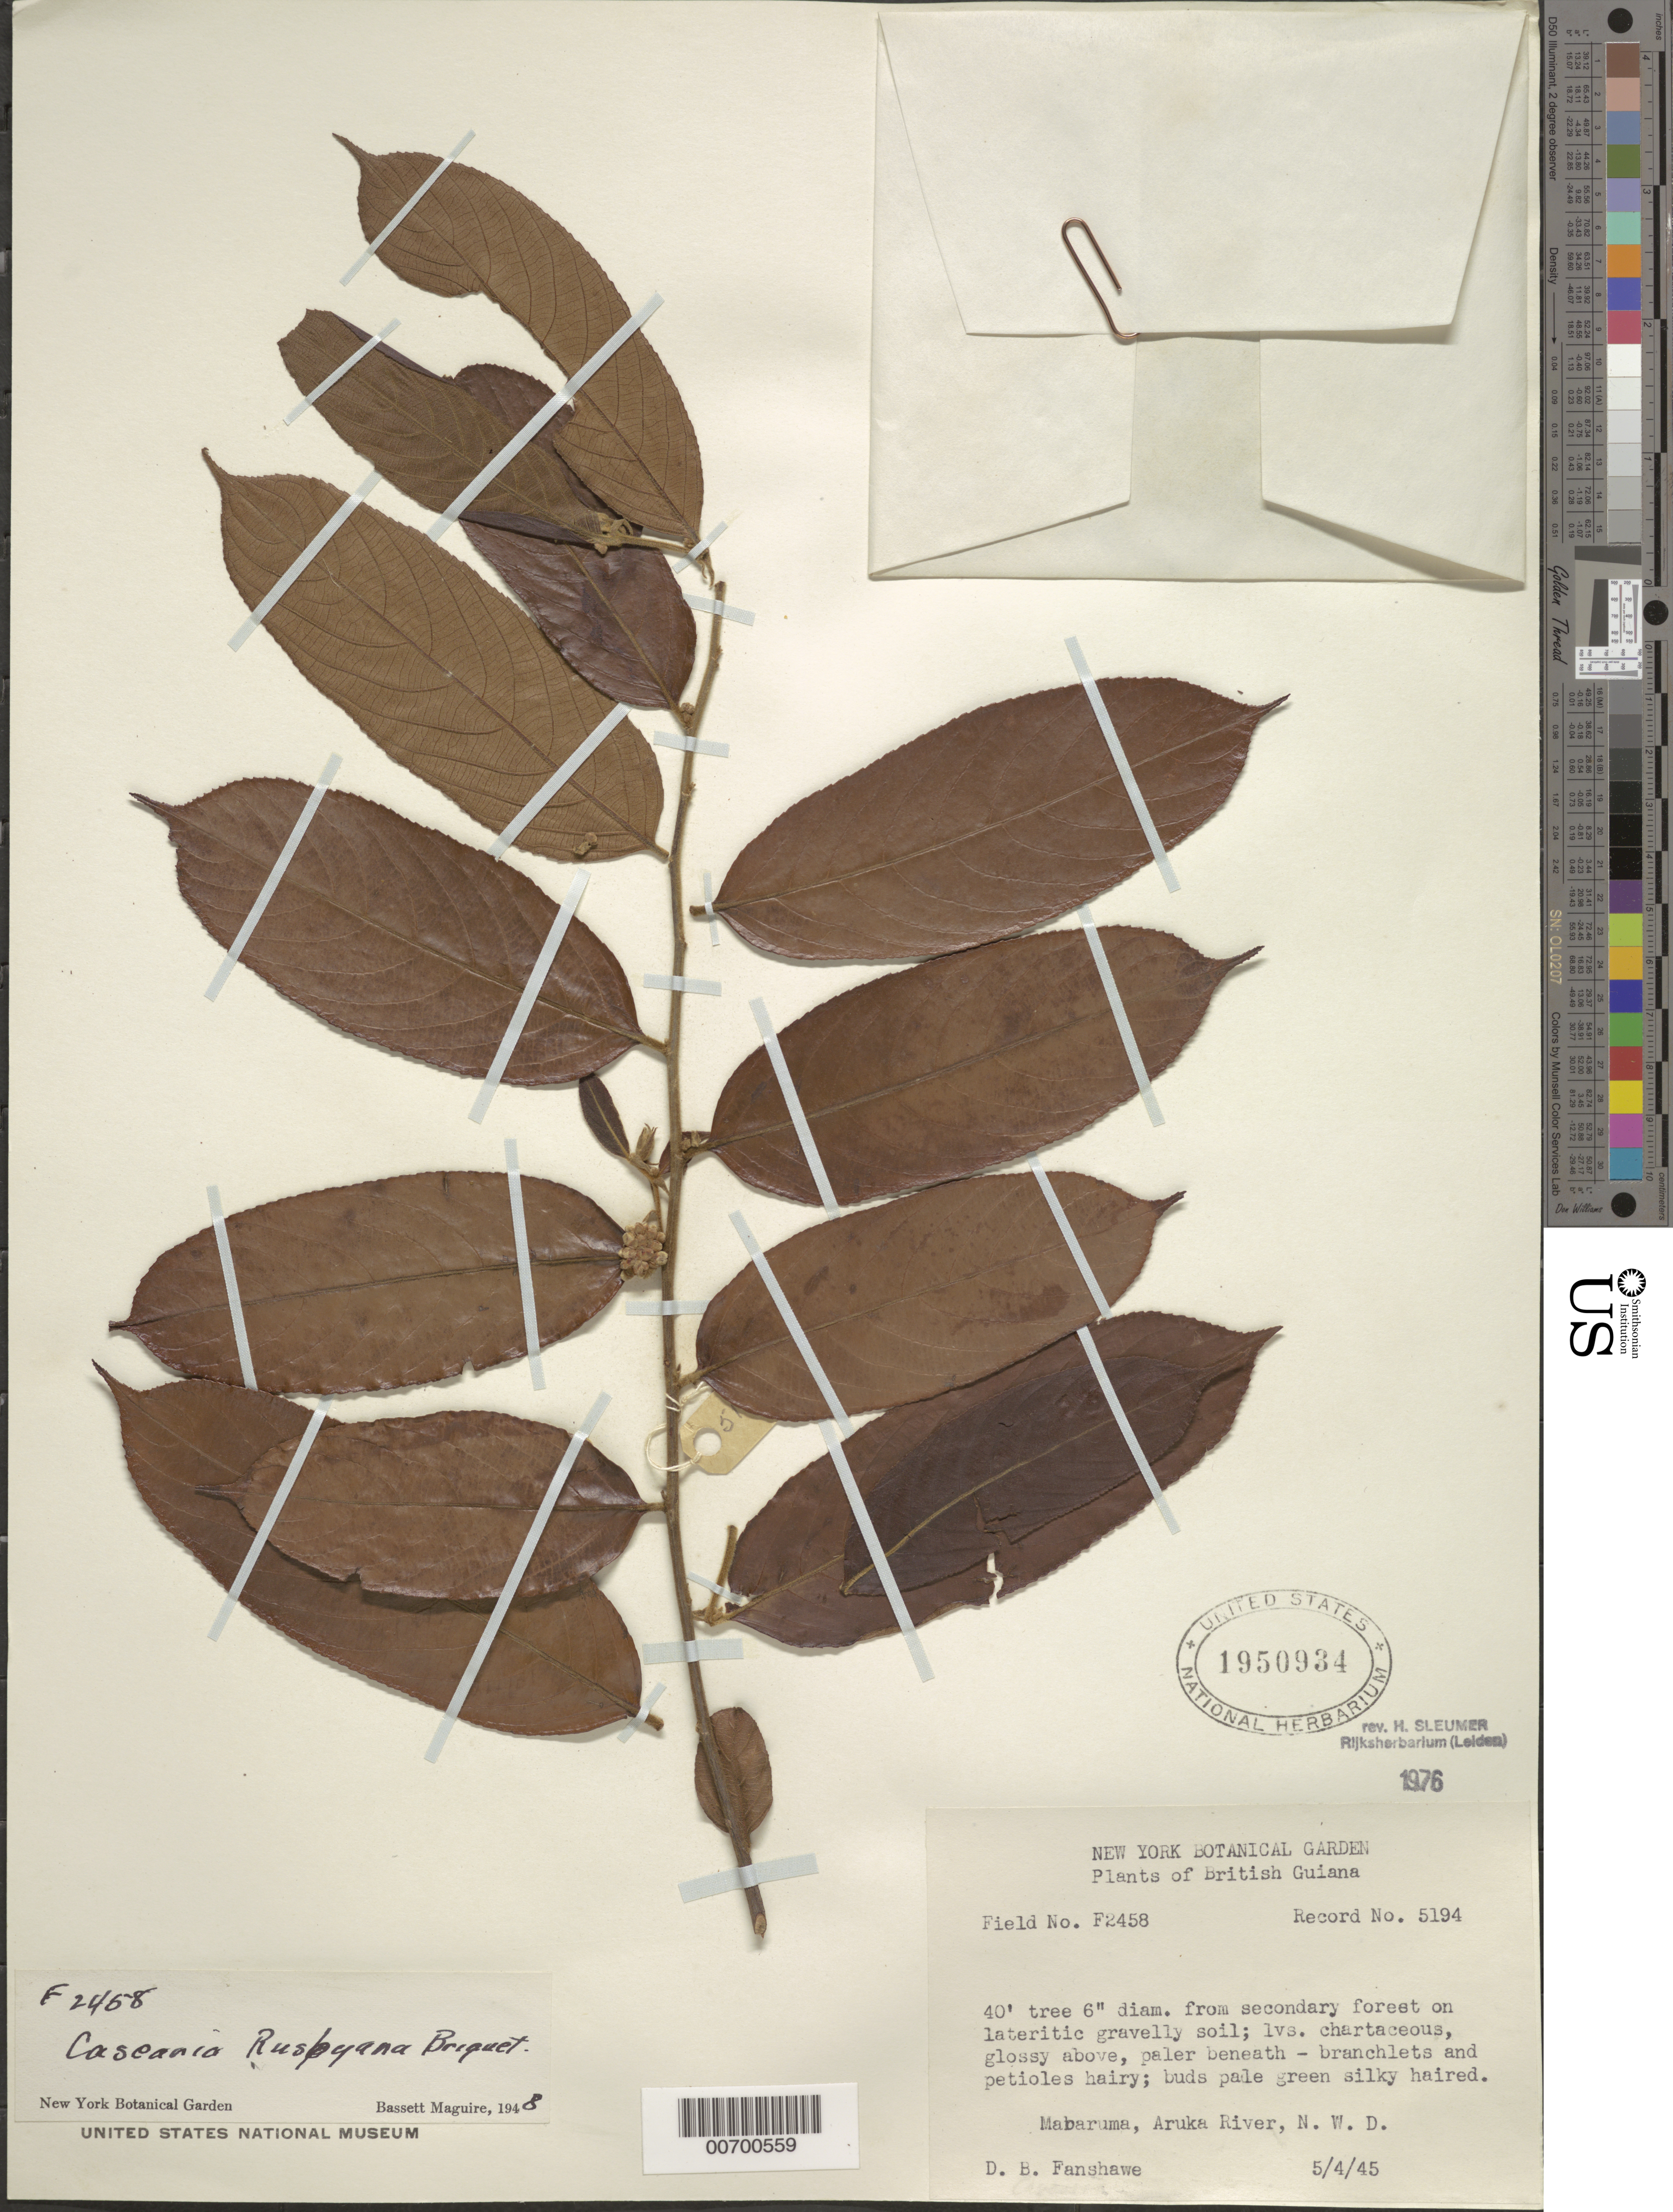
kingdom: Plantae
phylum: Tracheophyta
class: Magnoliopsida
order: Malpighiales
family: Salicaceae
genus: Casearia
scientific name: Casearia rusbyana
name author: Briq.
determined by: Sleumer, H. O.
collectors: D. B. Fanshawe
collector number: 5194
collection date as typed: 5-Apr-45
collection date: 1945-04-05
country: Guyana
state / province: Barima-Waini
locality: Mabaruma, Aruka R., NW Dist.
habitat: Secondary forest on lateritic gravelly soil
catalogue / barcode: US 1950934